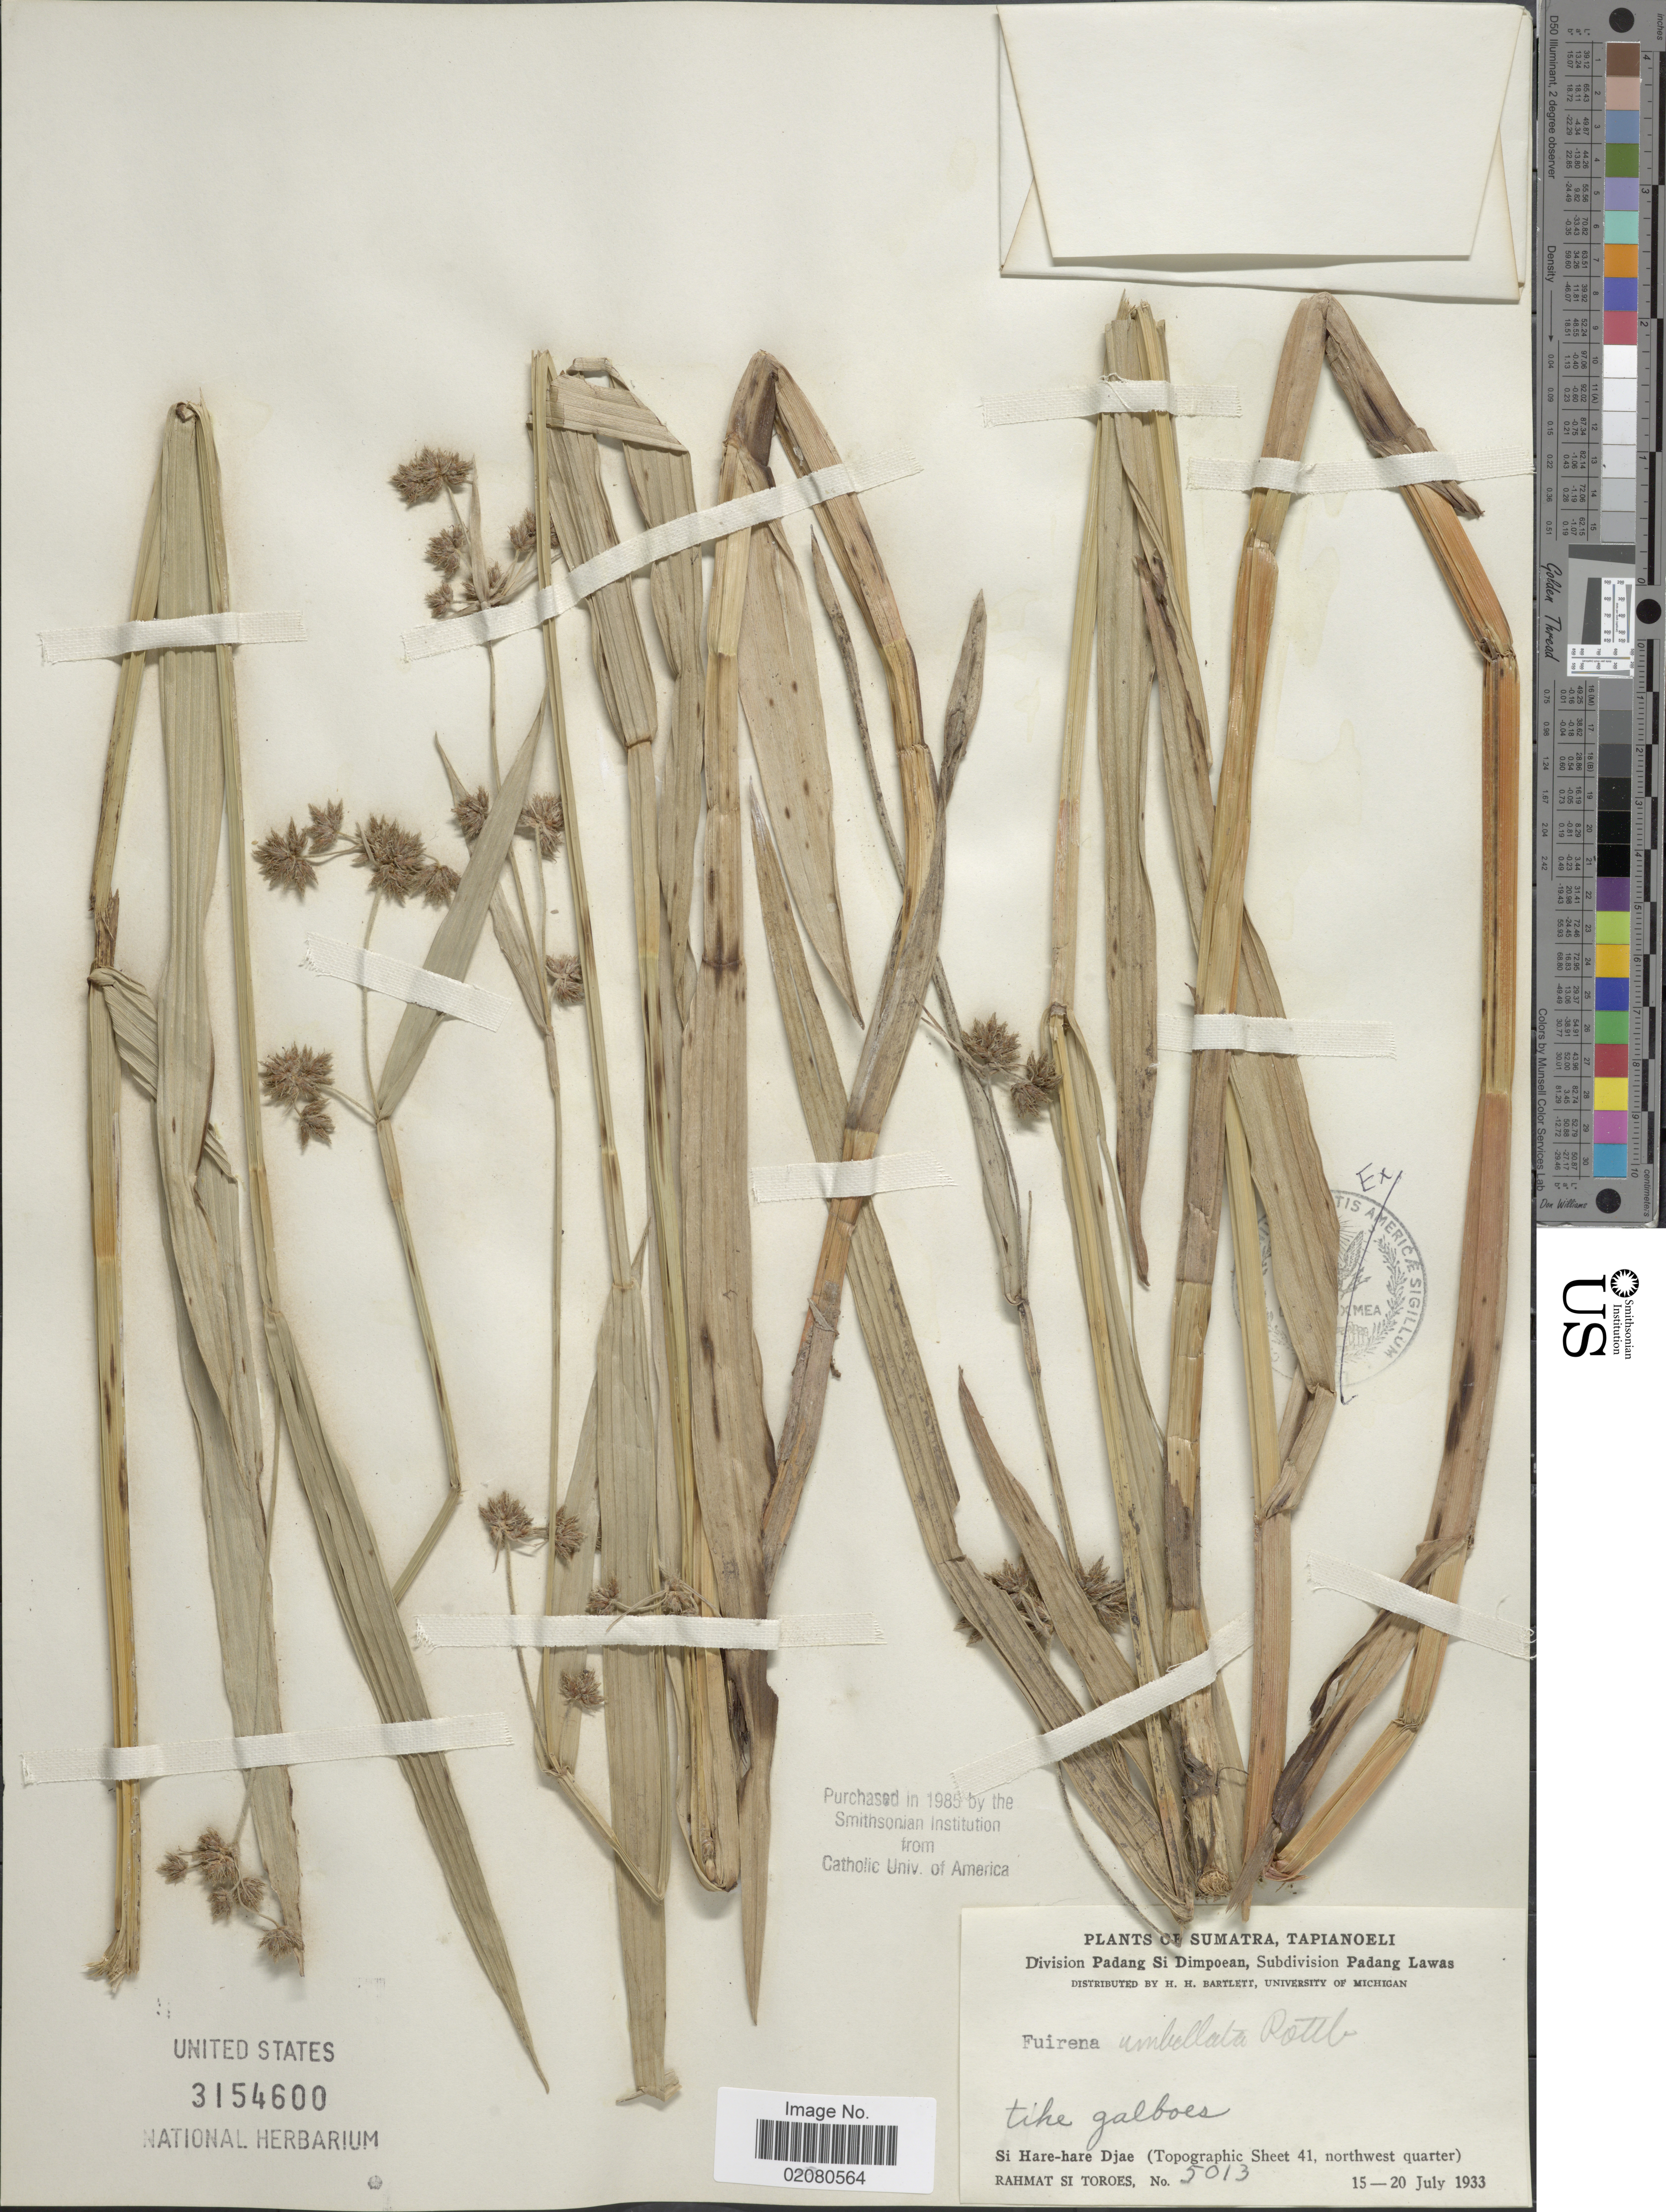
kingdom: Plantae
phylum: Tracheophyta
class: Liliopsida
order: Poales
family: Cyperaceae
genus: Fuirena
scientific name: Fuirena umbellata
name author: Rottb.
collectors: Rahmat Si Boeea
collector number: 5013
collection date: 1933-07-15/1933-07-20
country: Indonesia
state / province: Sumatra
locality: Sumatra, Tapianoeli, Division Padang Si Dimpoean, Subdivision Padang Lawas. Si Hare-hare Djae (Topographic Sheet 41, northwest quarter).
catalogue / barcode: US 3154600